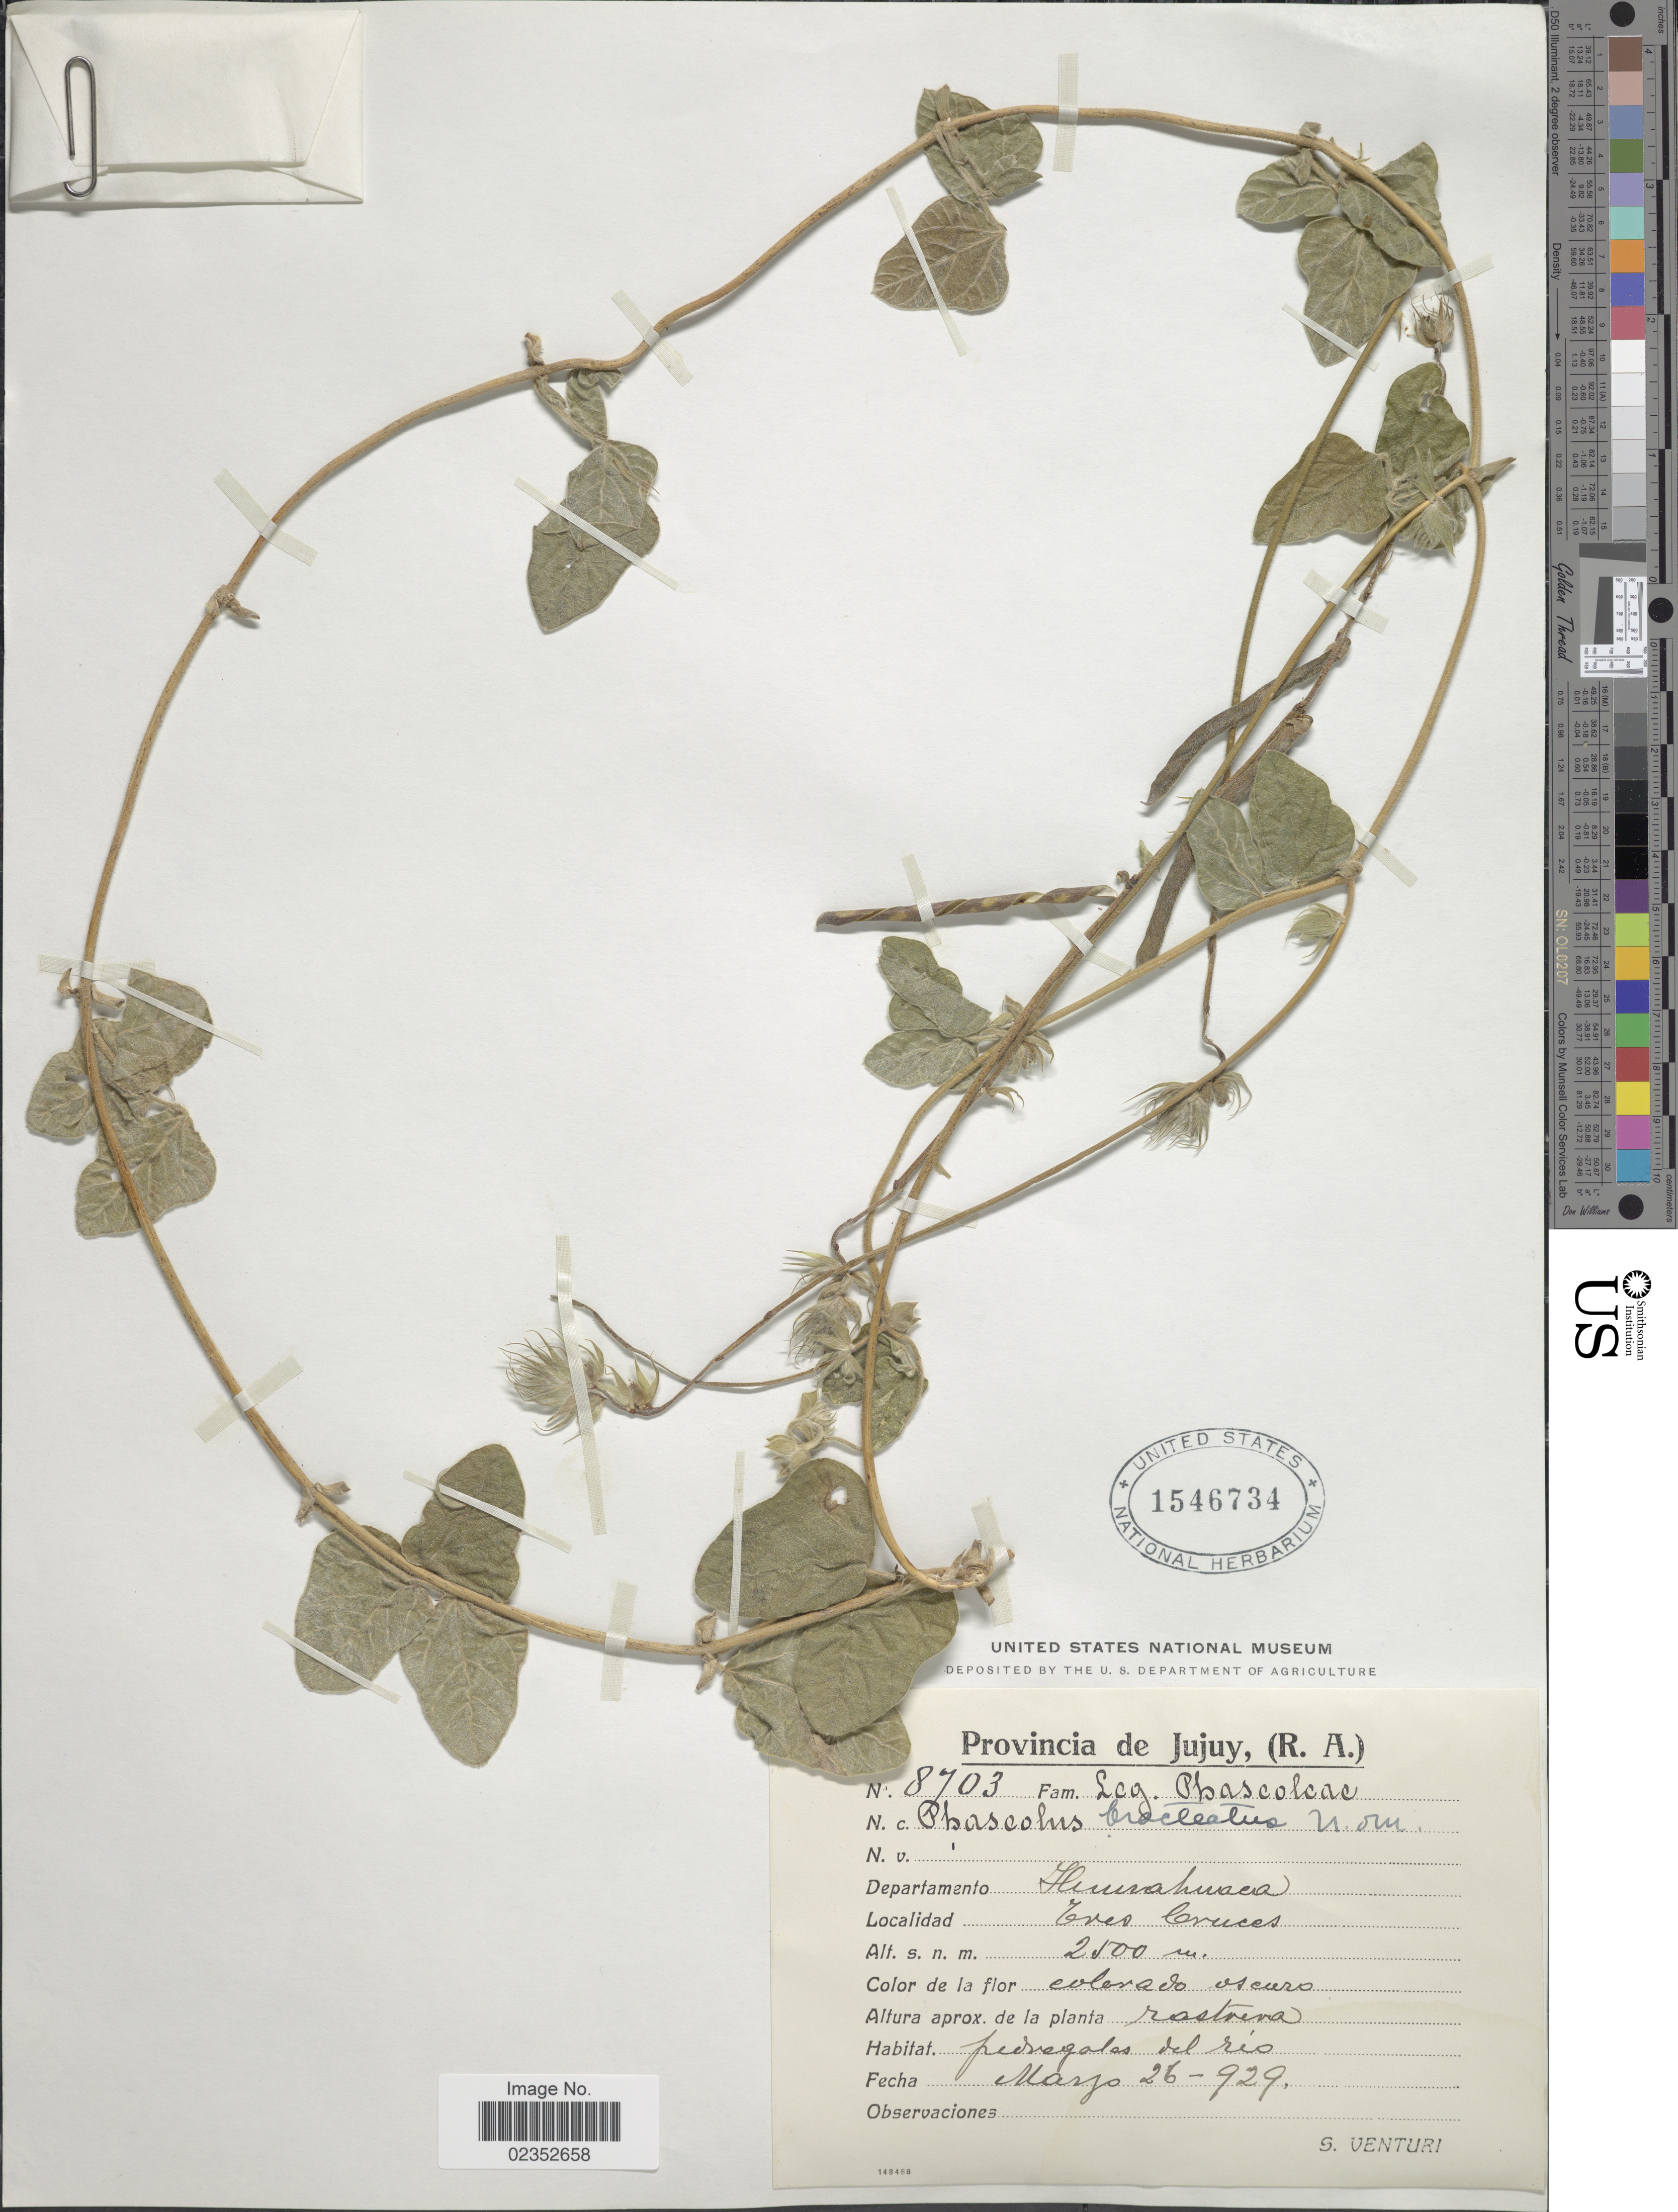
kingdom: Plantae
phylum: Tracheophyta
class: Magnoliopsida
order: Fabales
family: Fabaceae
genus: Macroptilium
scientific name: Macroptilium bracteatum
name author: (Nees & Mart.) Maréchal & Baudet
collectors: S. Venturi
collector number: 8703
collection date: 1929-03-26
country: Argentina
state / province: Jujuy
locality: Provincia de Jujuy, (R.A.), departamento Humahuaca, Tres Cruces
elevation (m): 2500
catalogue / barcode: US 1546734